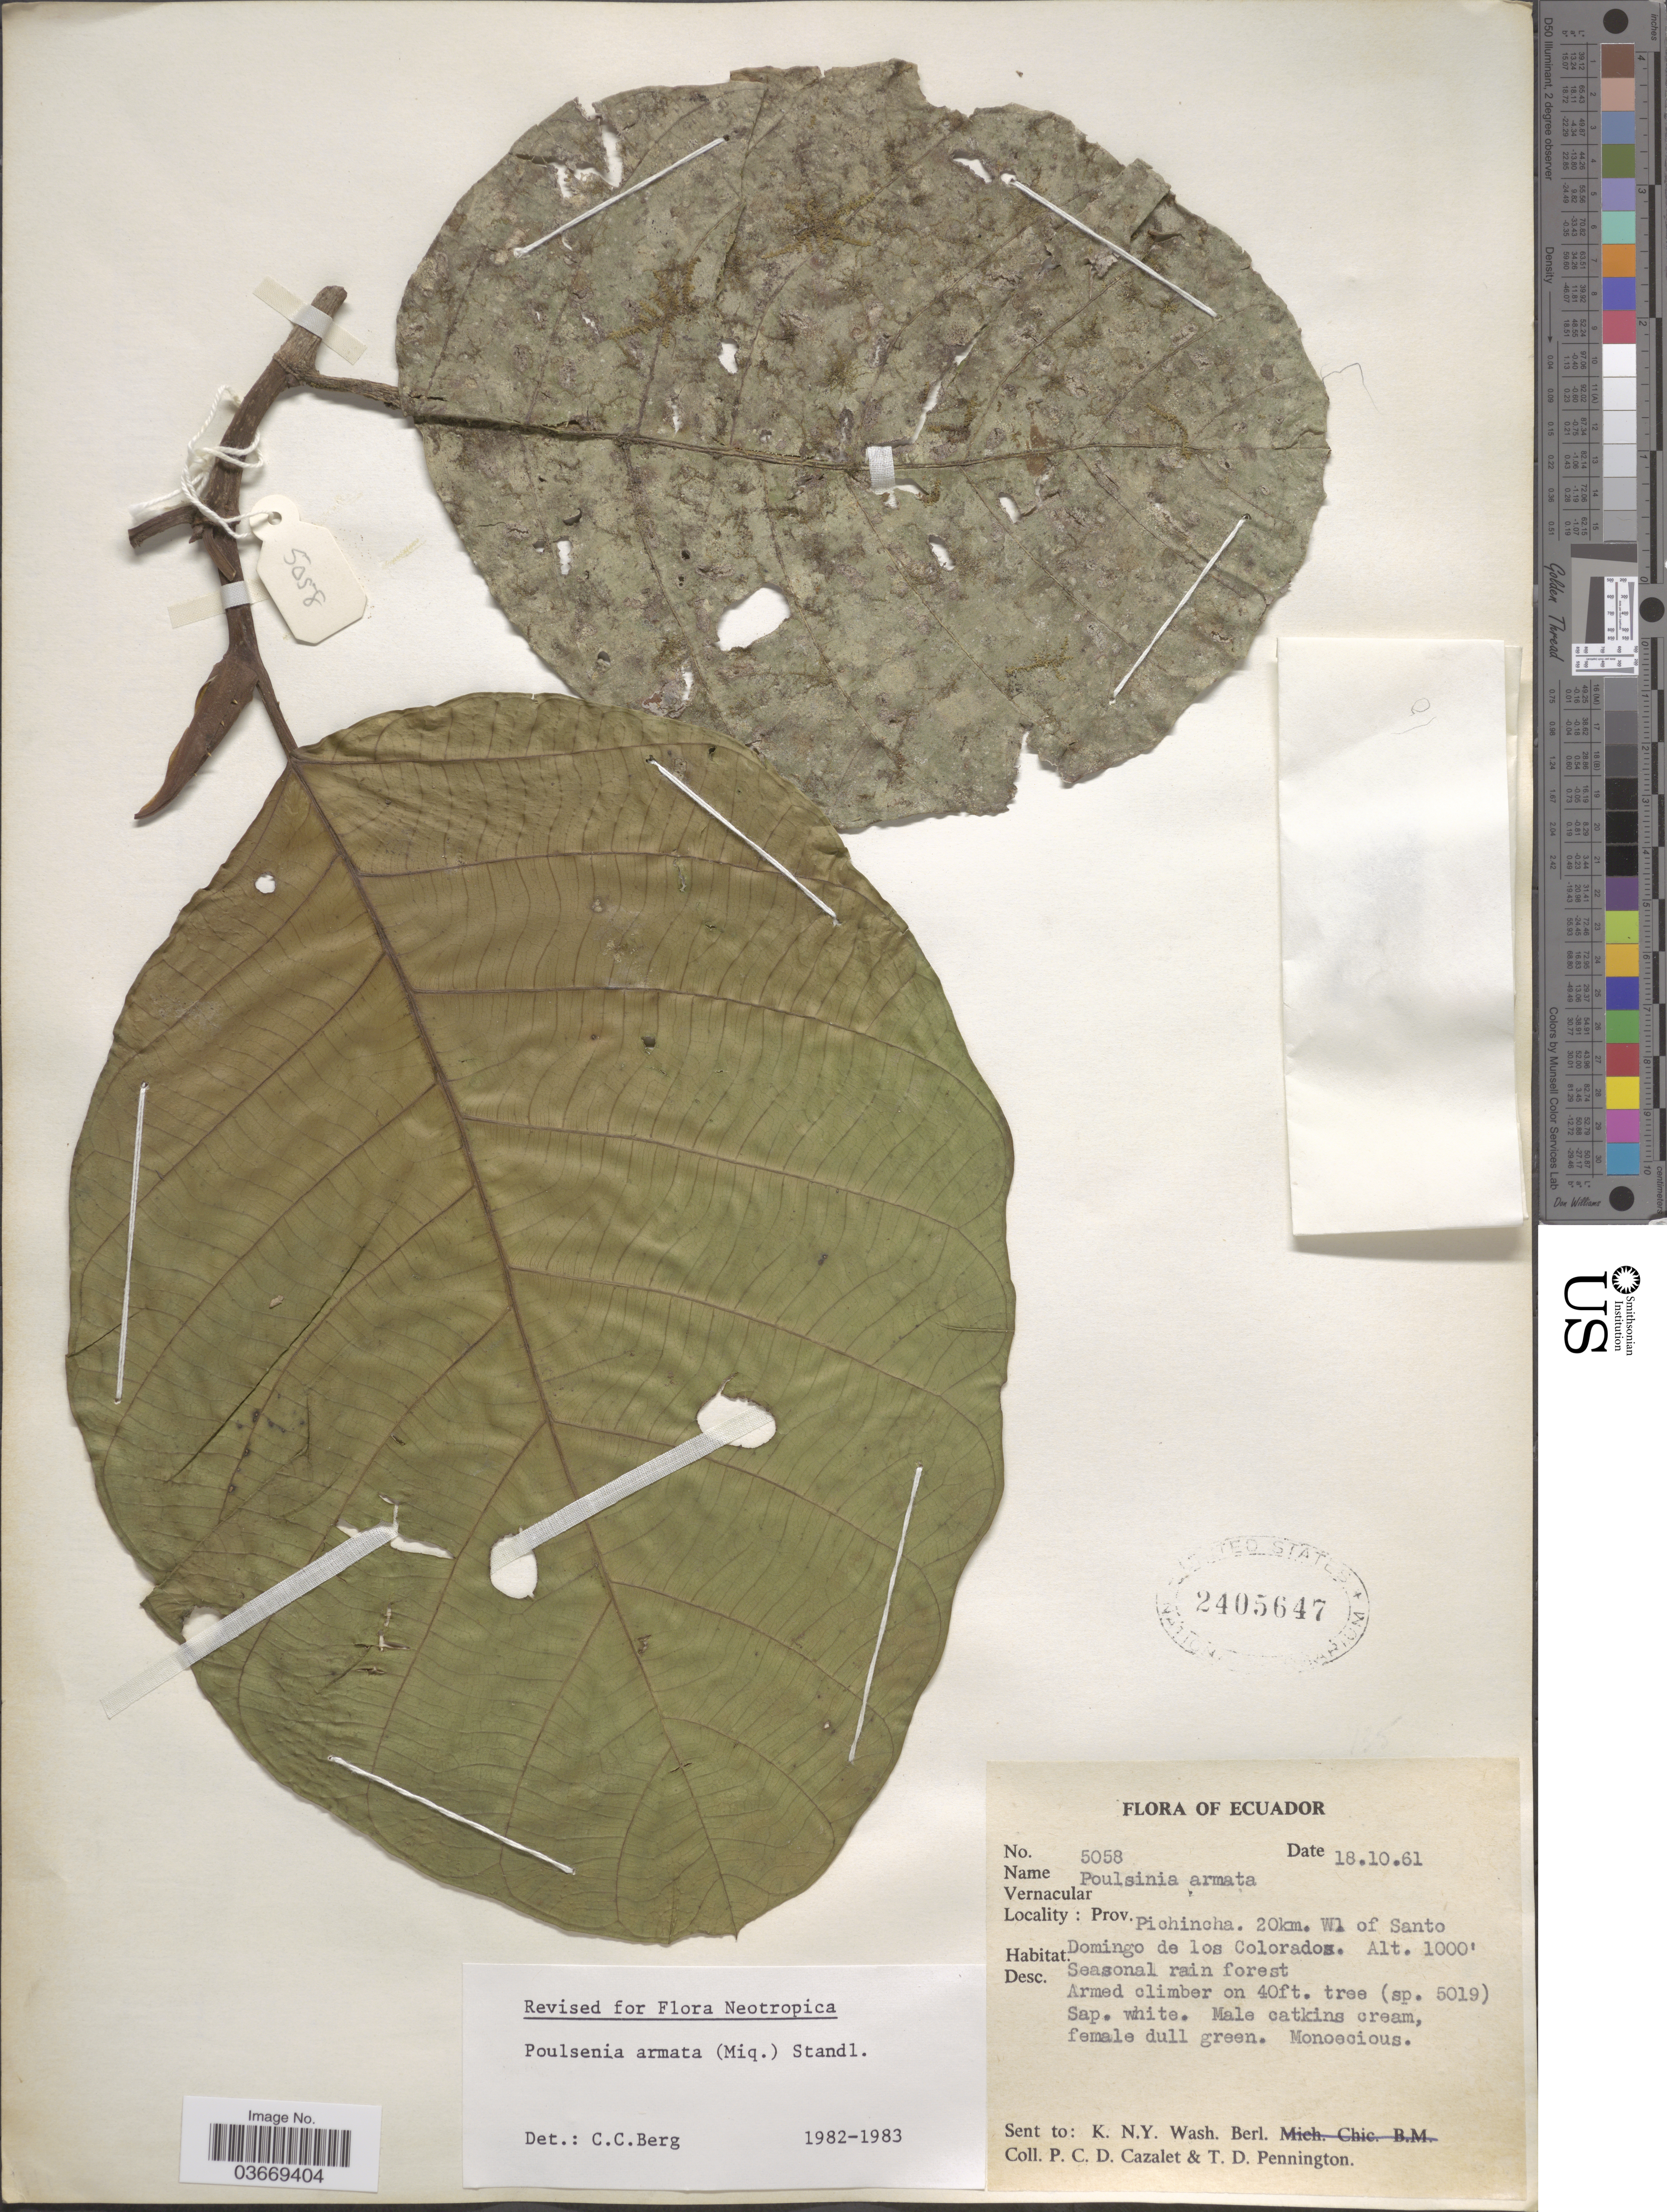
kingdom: Plantae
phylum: Tracheophyta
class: Magnoliopsida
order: Rosales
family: Moraceae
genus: Poulsenia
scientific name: Poulsenia armata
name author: (Miq.) Standl.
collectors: P. C. D. Cazalet & T. D. Pennington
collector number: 5058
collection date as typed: Transcribed d/m/y: 18/10/61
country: Ecuador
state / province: Pichincha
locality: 20km. WI of Santo Domingo de los Colorados.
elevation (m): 305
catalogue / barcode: US 2405647